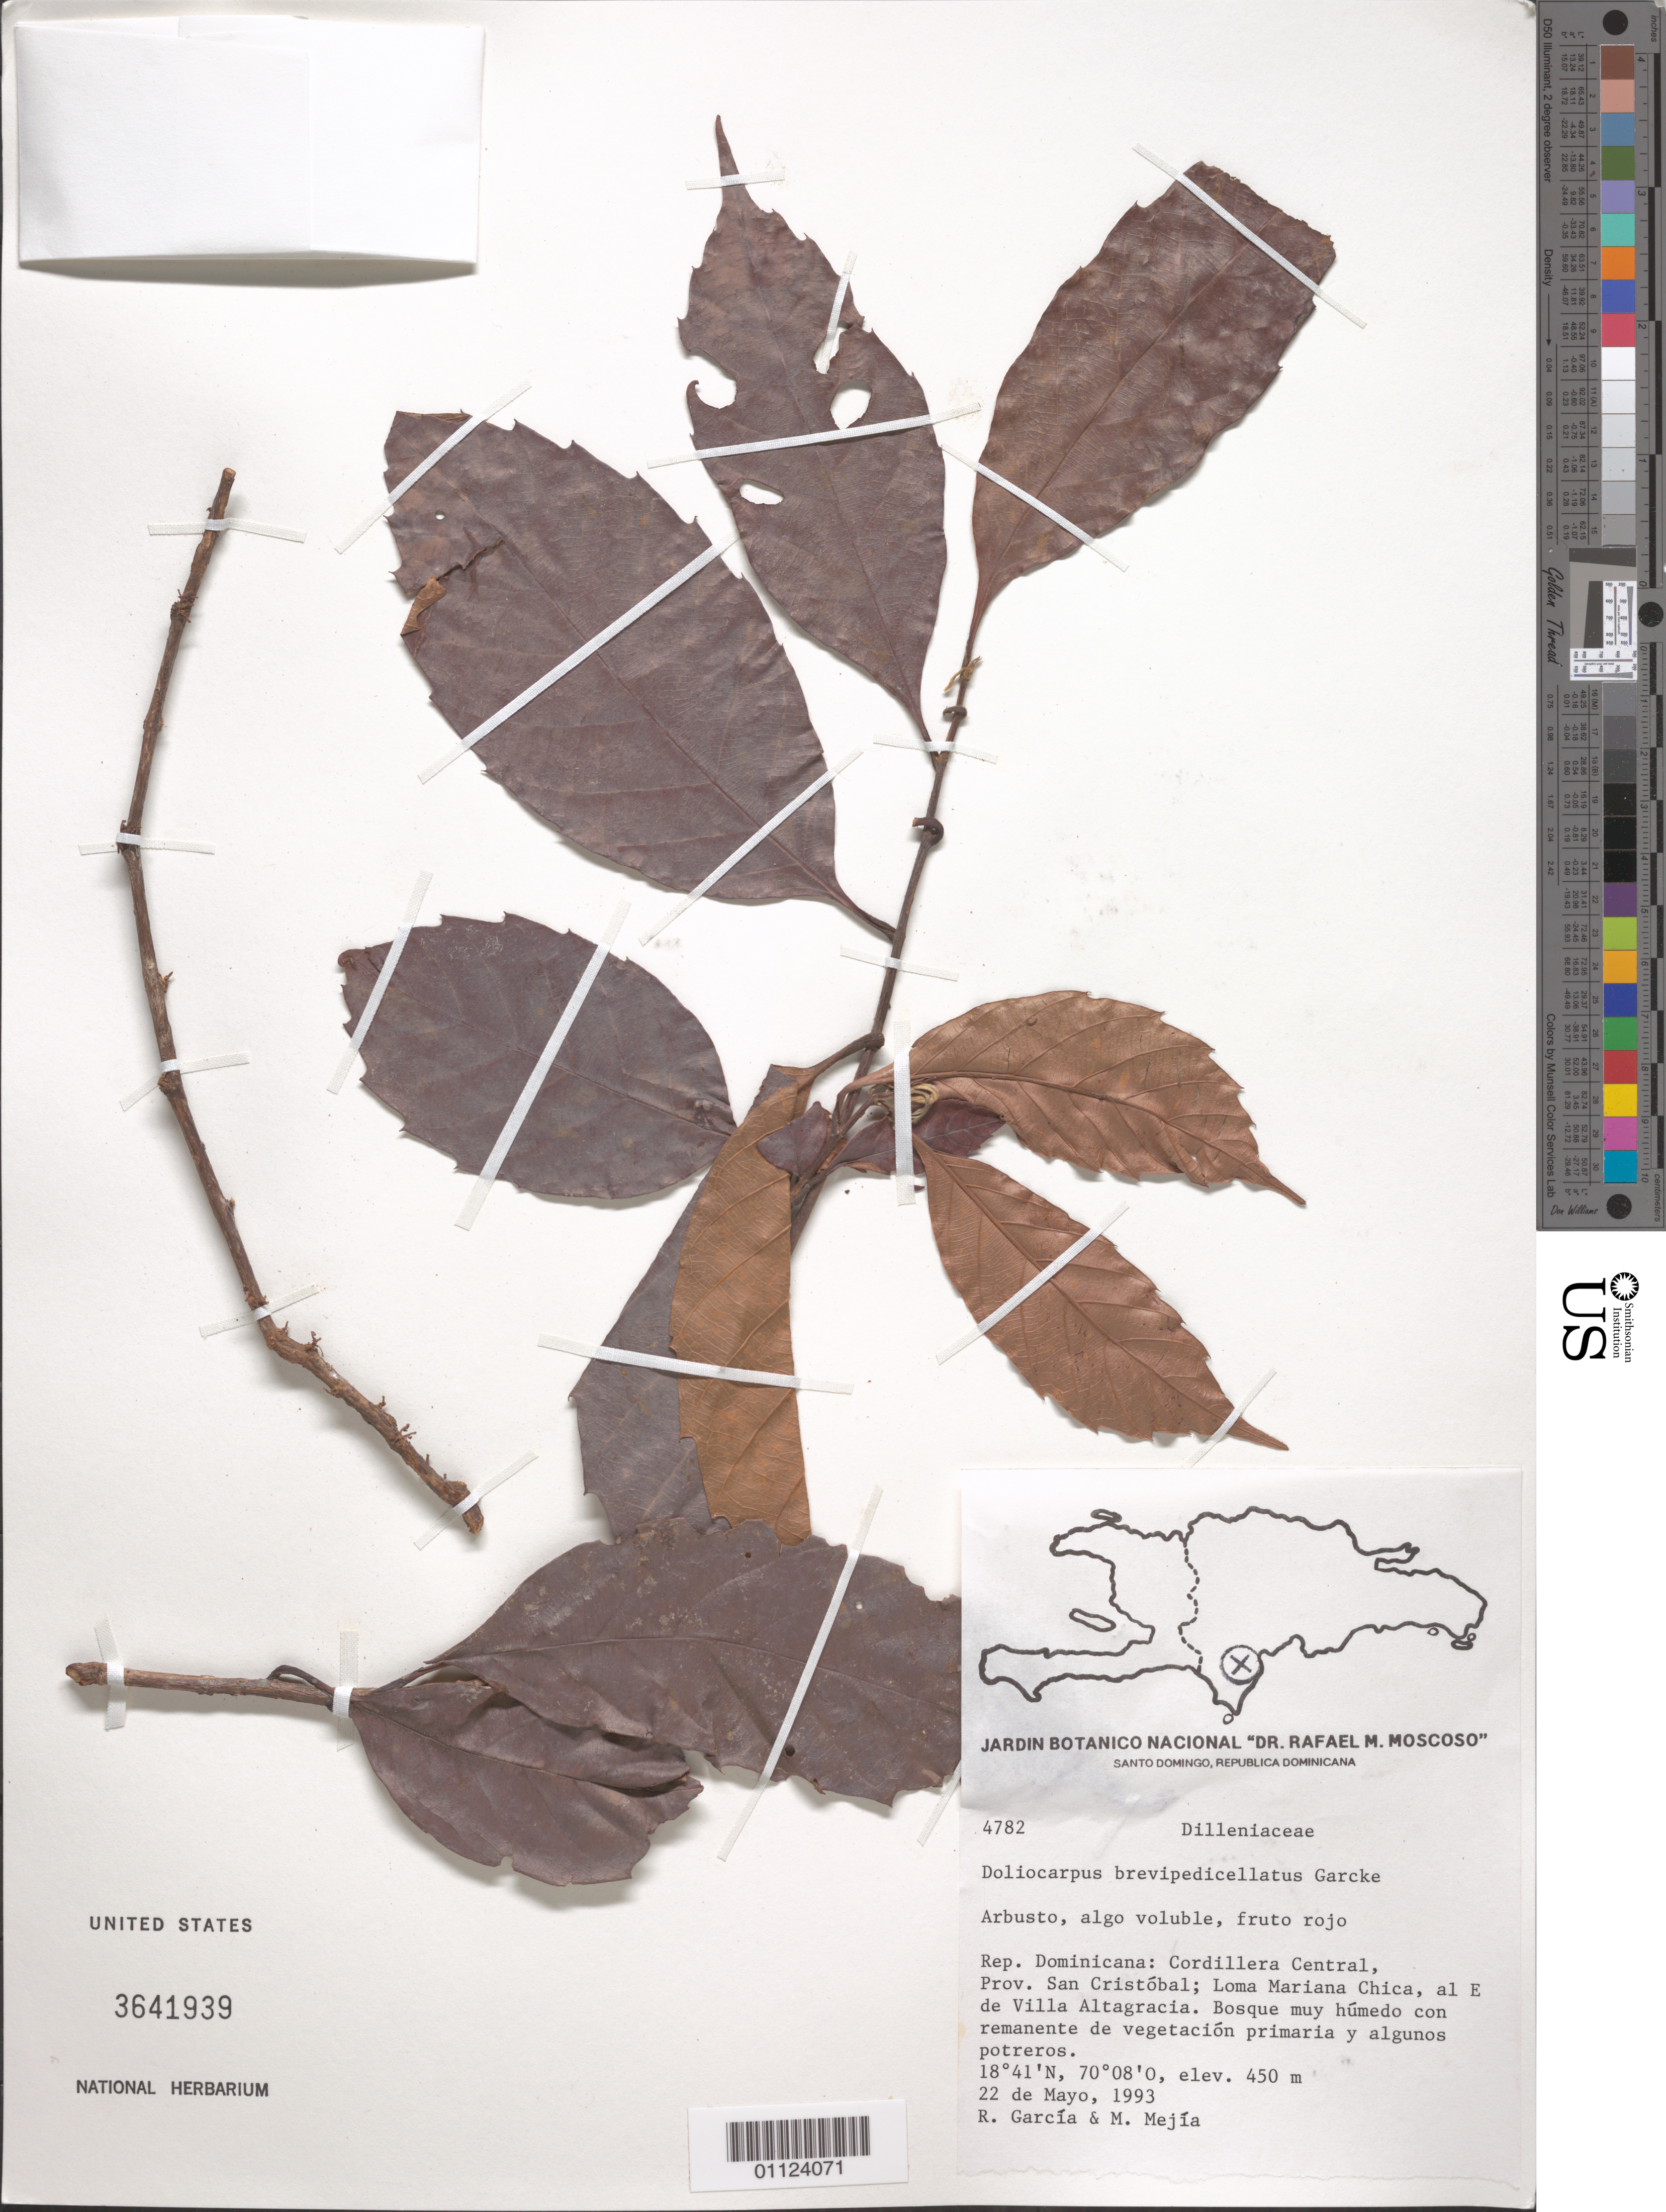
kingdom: Plantae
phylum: Tracheophyta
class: Magnoliopsida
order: Dilleniales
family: Dilleniaceae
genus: Doliocarpus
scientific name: Doliocarpus brevipedicellatus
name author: Garcke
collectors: R. G. García & M. Mejia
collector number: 4782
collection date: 1993-05-22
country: Dominican Republic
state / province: San Cristóbal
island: Hispaniola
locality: Cordillera Central, Loma Mariana Chica, al E de Villa Altagracia.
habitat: Bosque muy húmedo con remanente de vegetación primaria y algunos potreros.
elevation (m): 450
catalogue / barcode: US 3641939